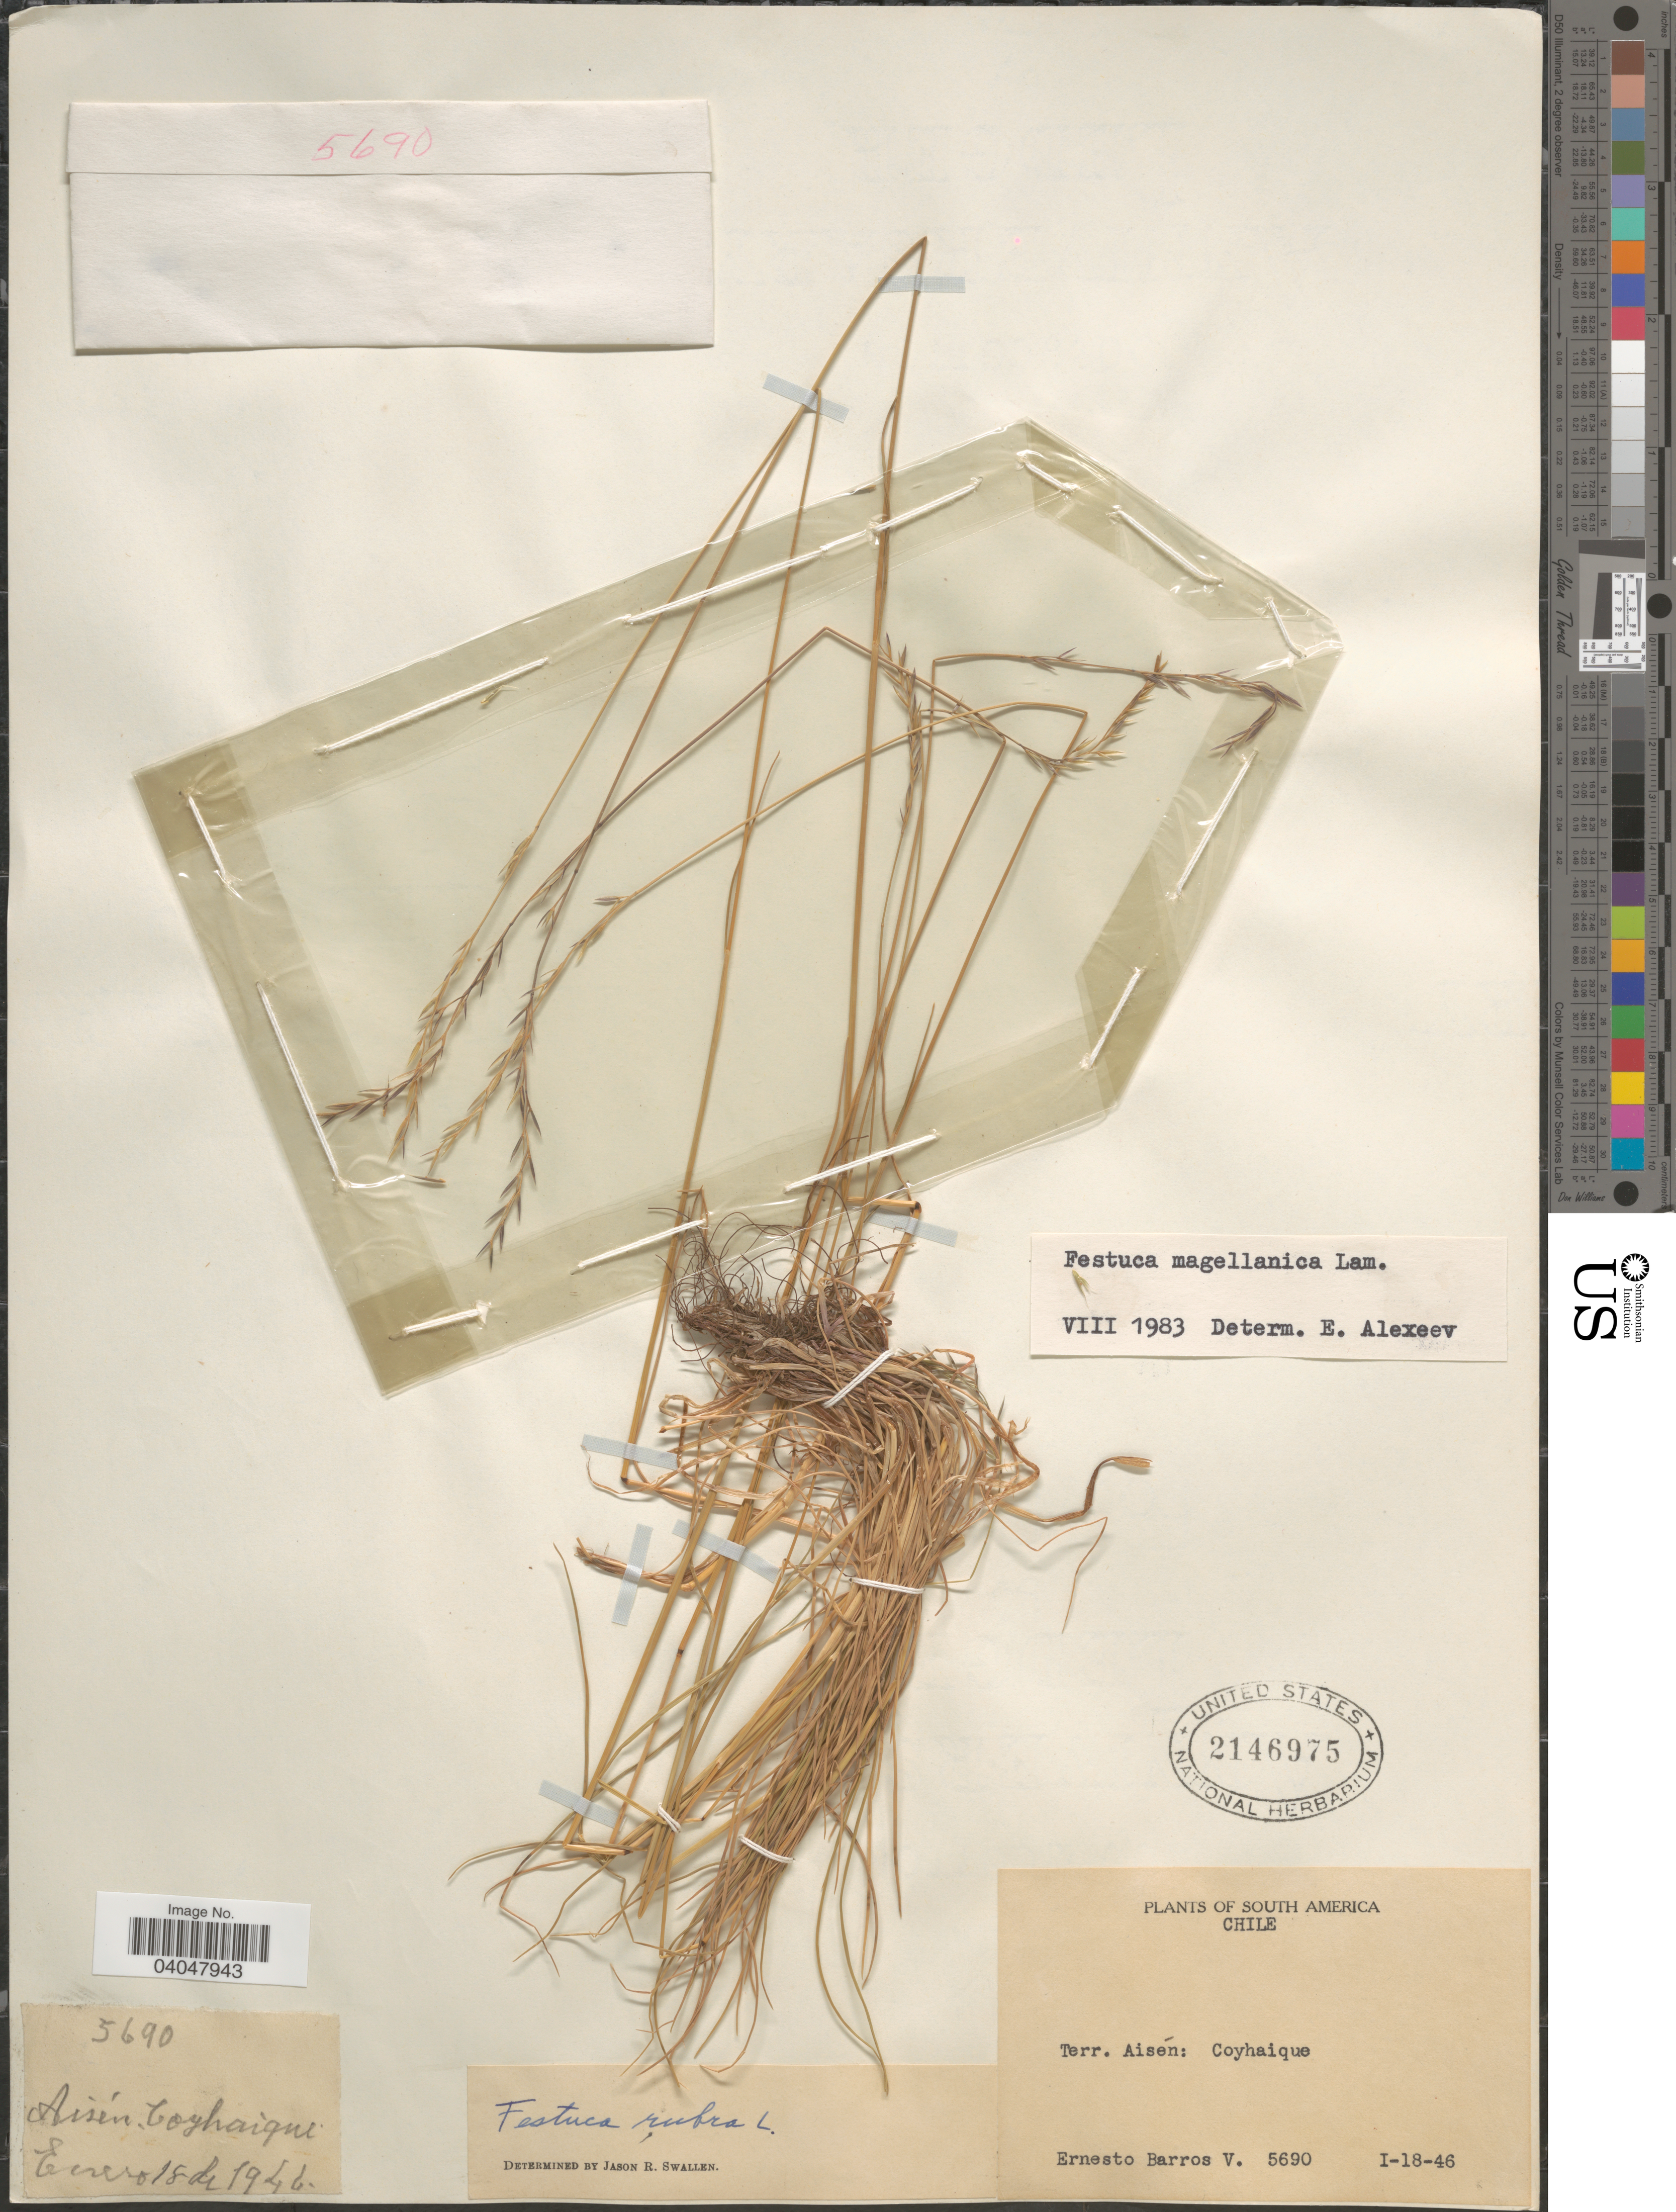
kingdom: Plantae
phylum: Tracheophyta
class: Liliopsida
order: Poales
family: Poaceae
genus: Festuca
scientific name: Festuca magellanica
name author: Lam.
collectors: E. Barros V.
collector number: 5690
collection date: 1946-01-18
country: Chile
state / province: Aisén (XI)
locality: Terr. Aisén: Coyhaique.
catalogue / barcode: US 2146975